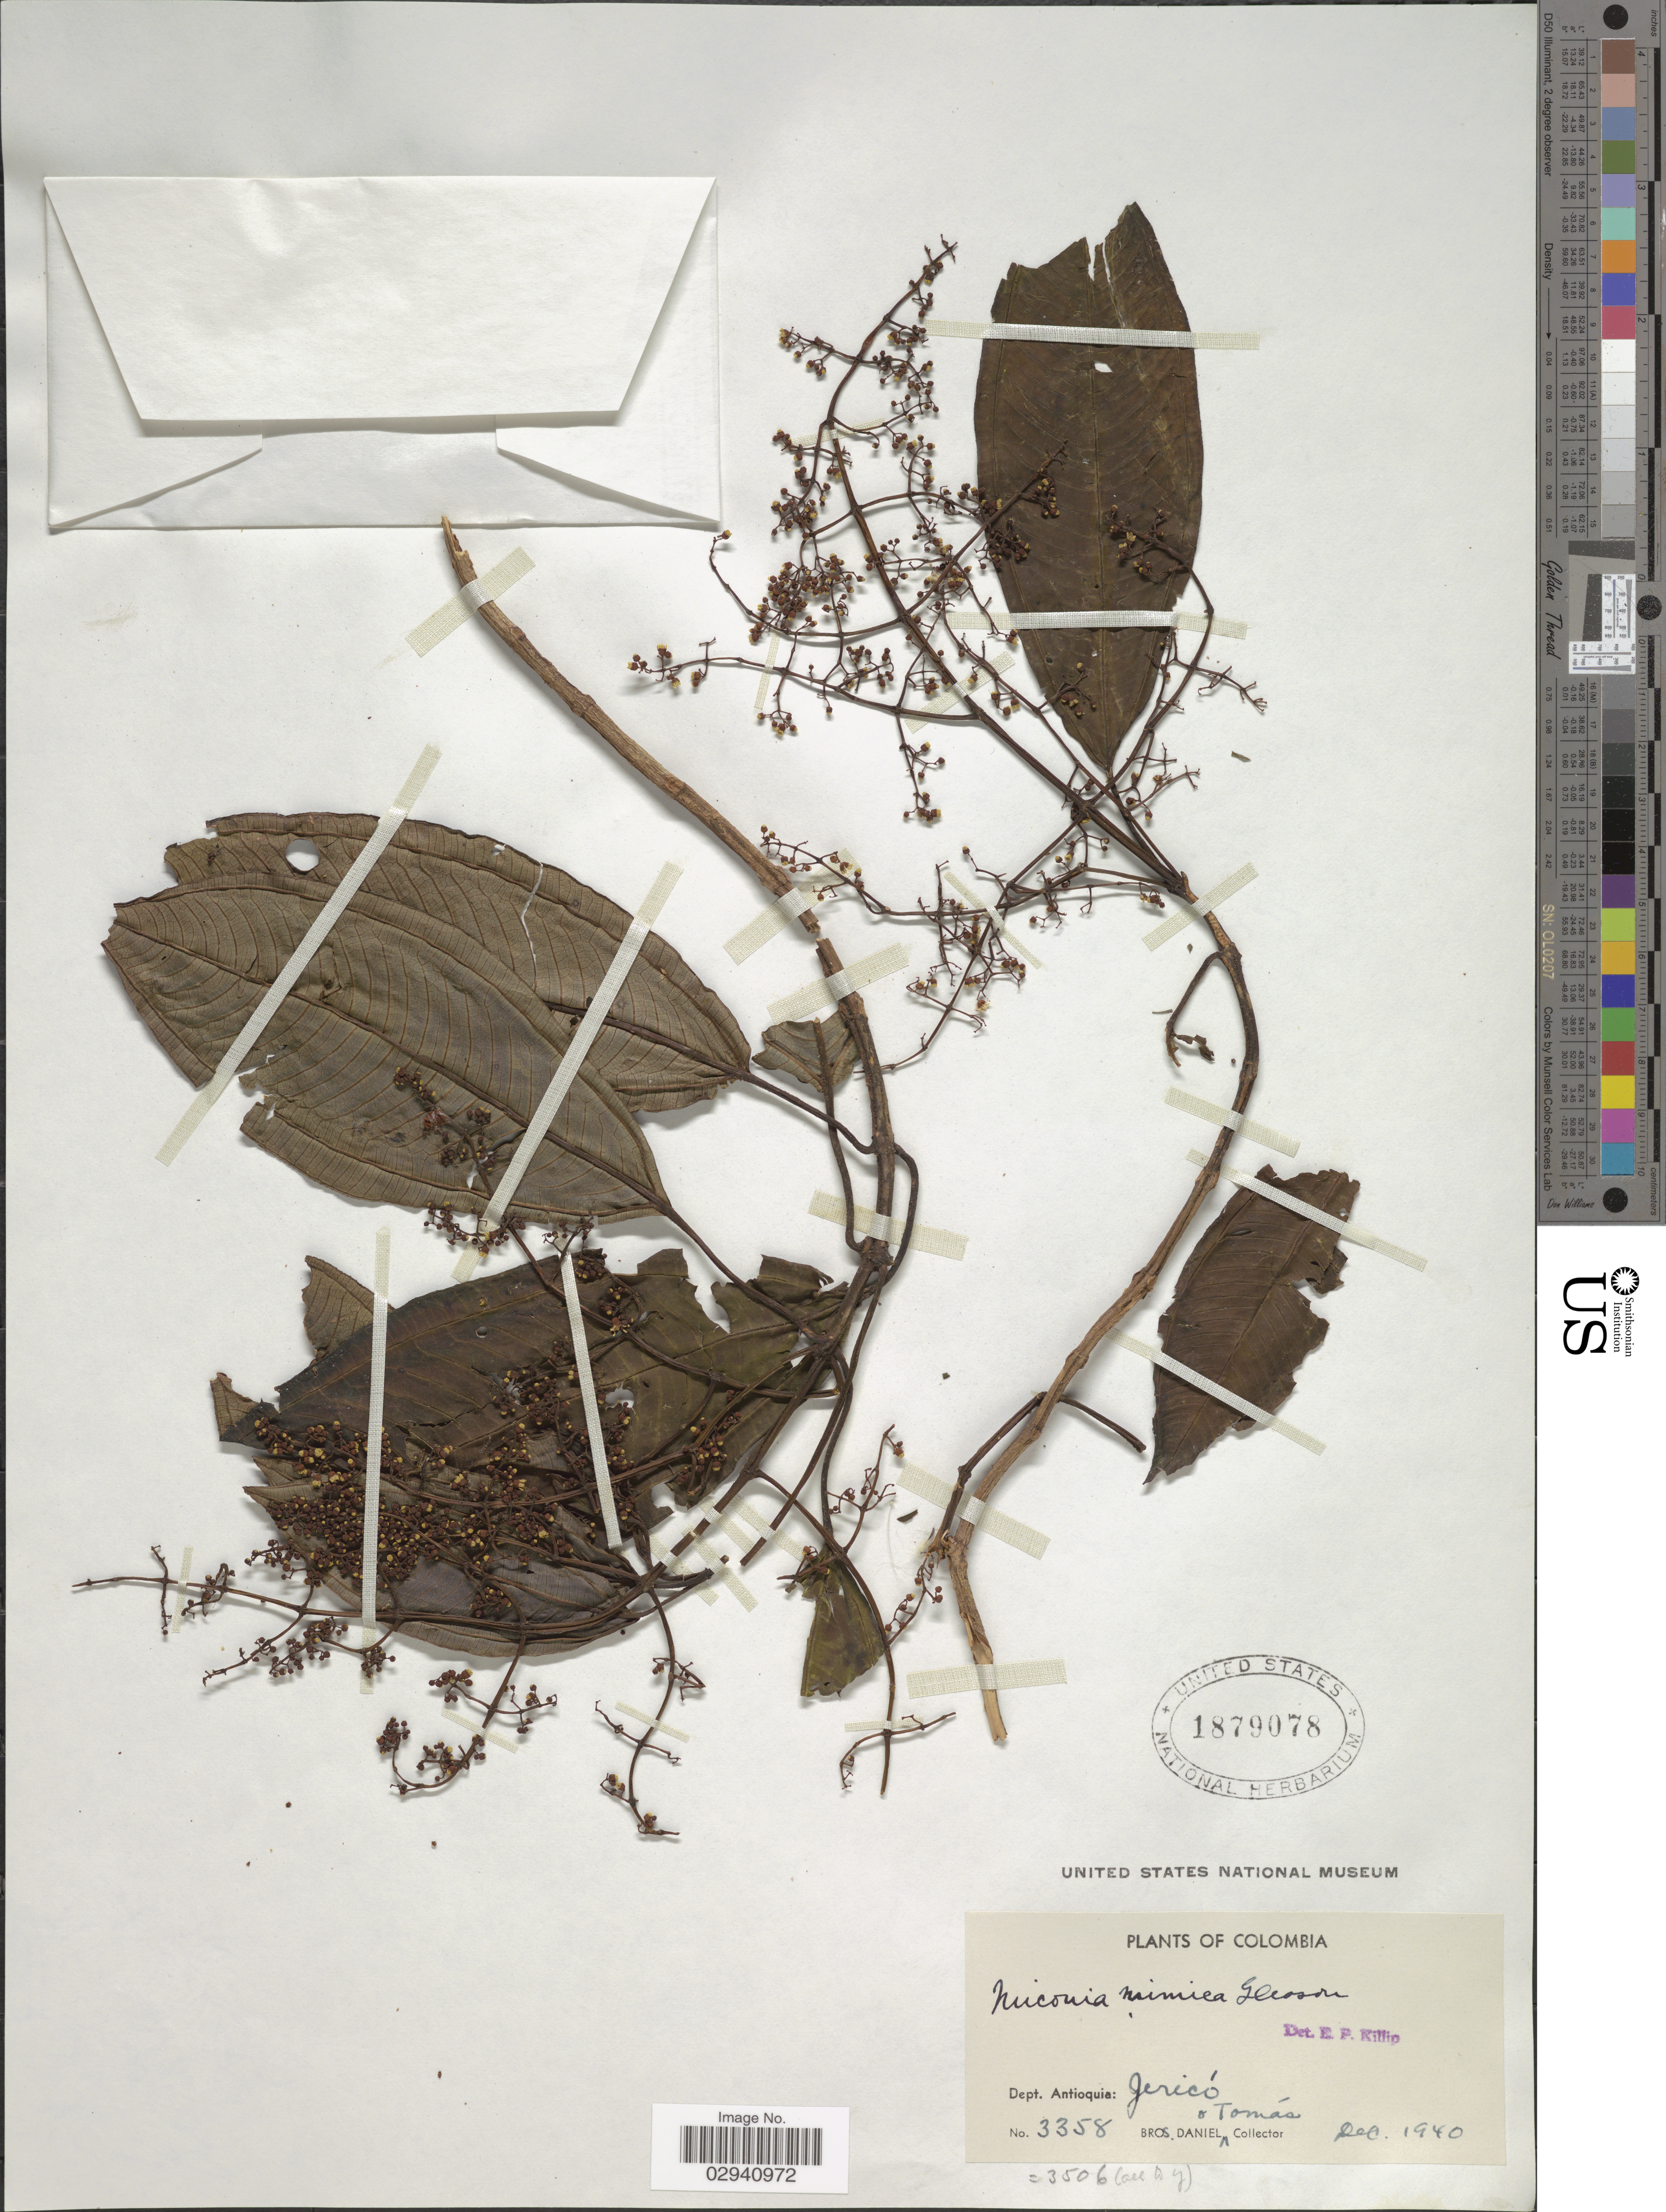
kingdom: Plantae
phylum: Tracheophyta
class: Magnoliopsida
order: Myrtales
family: Melastomataceae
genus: Miconia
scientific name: Miconia mimica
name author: Gleason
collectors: Bro. Daniel & -. Tomas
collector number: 3358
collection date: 1940-12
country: Colombia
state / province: Antioquia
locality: Dept. Antioquia: Jericó.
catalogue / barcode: US 1879078